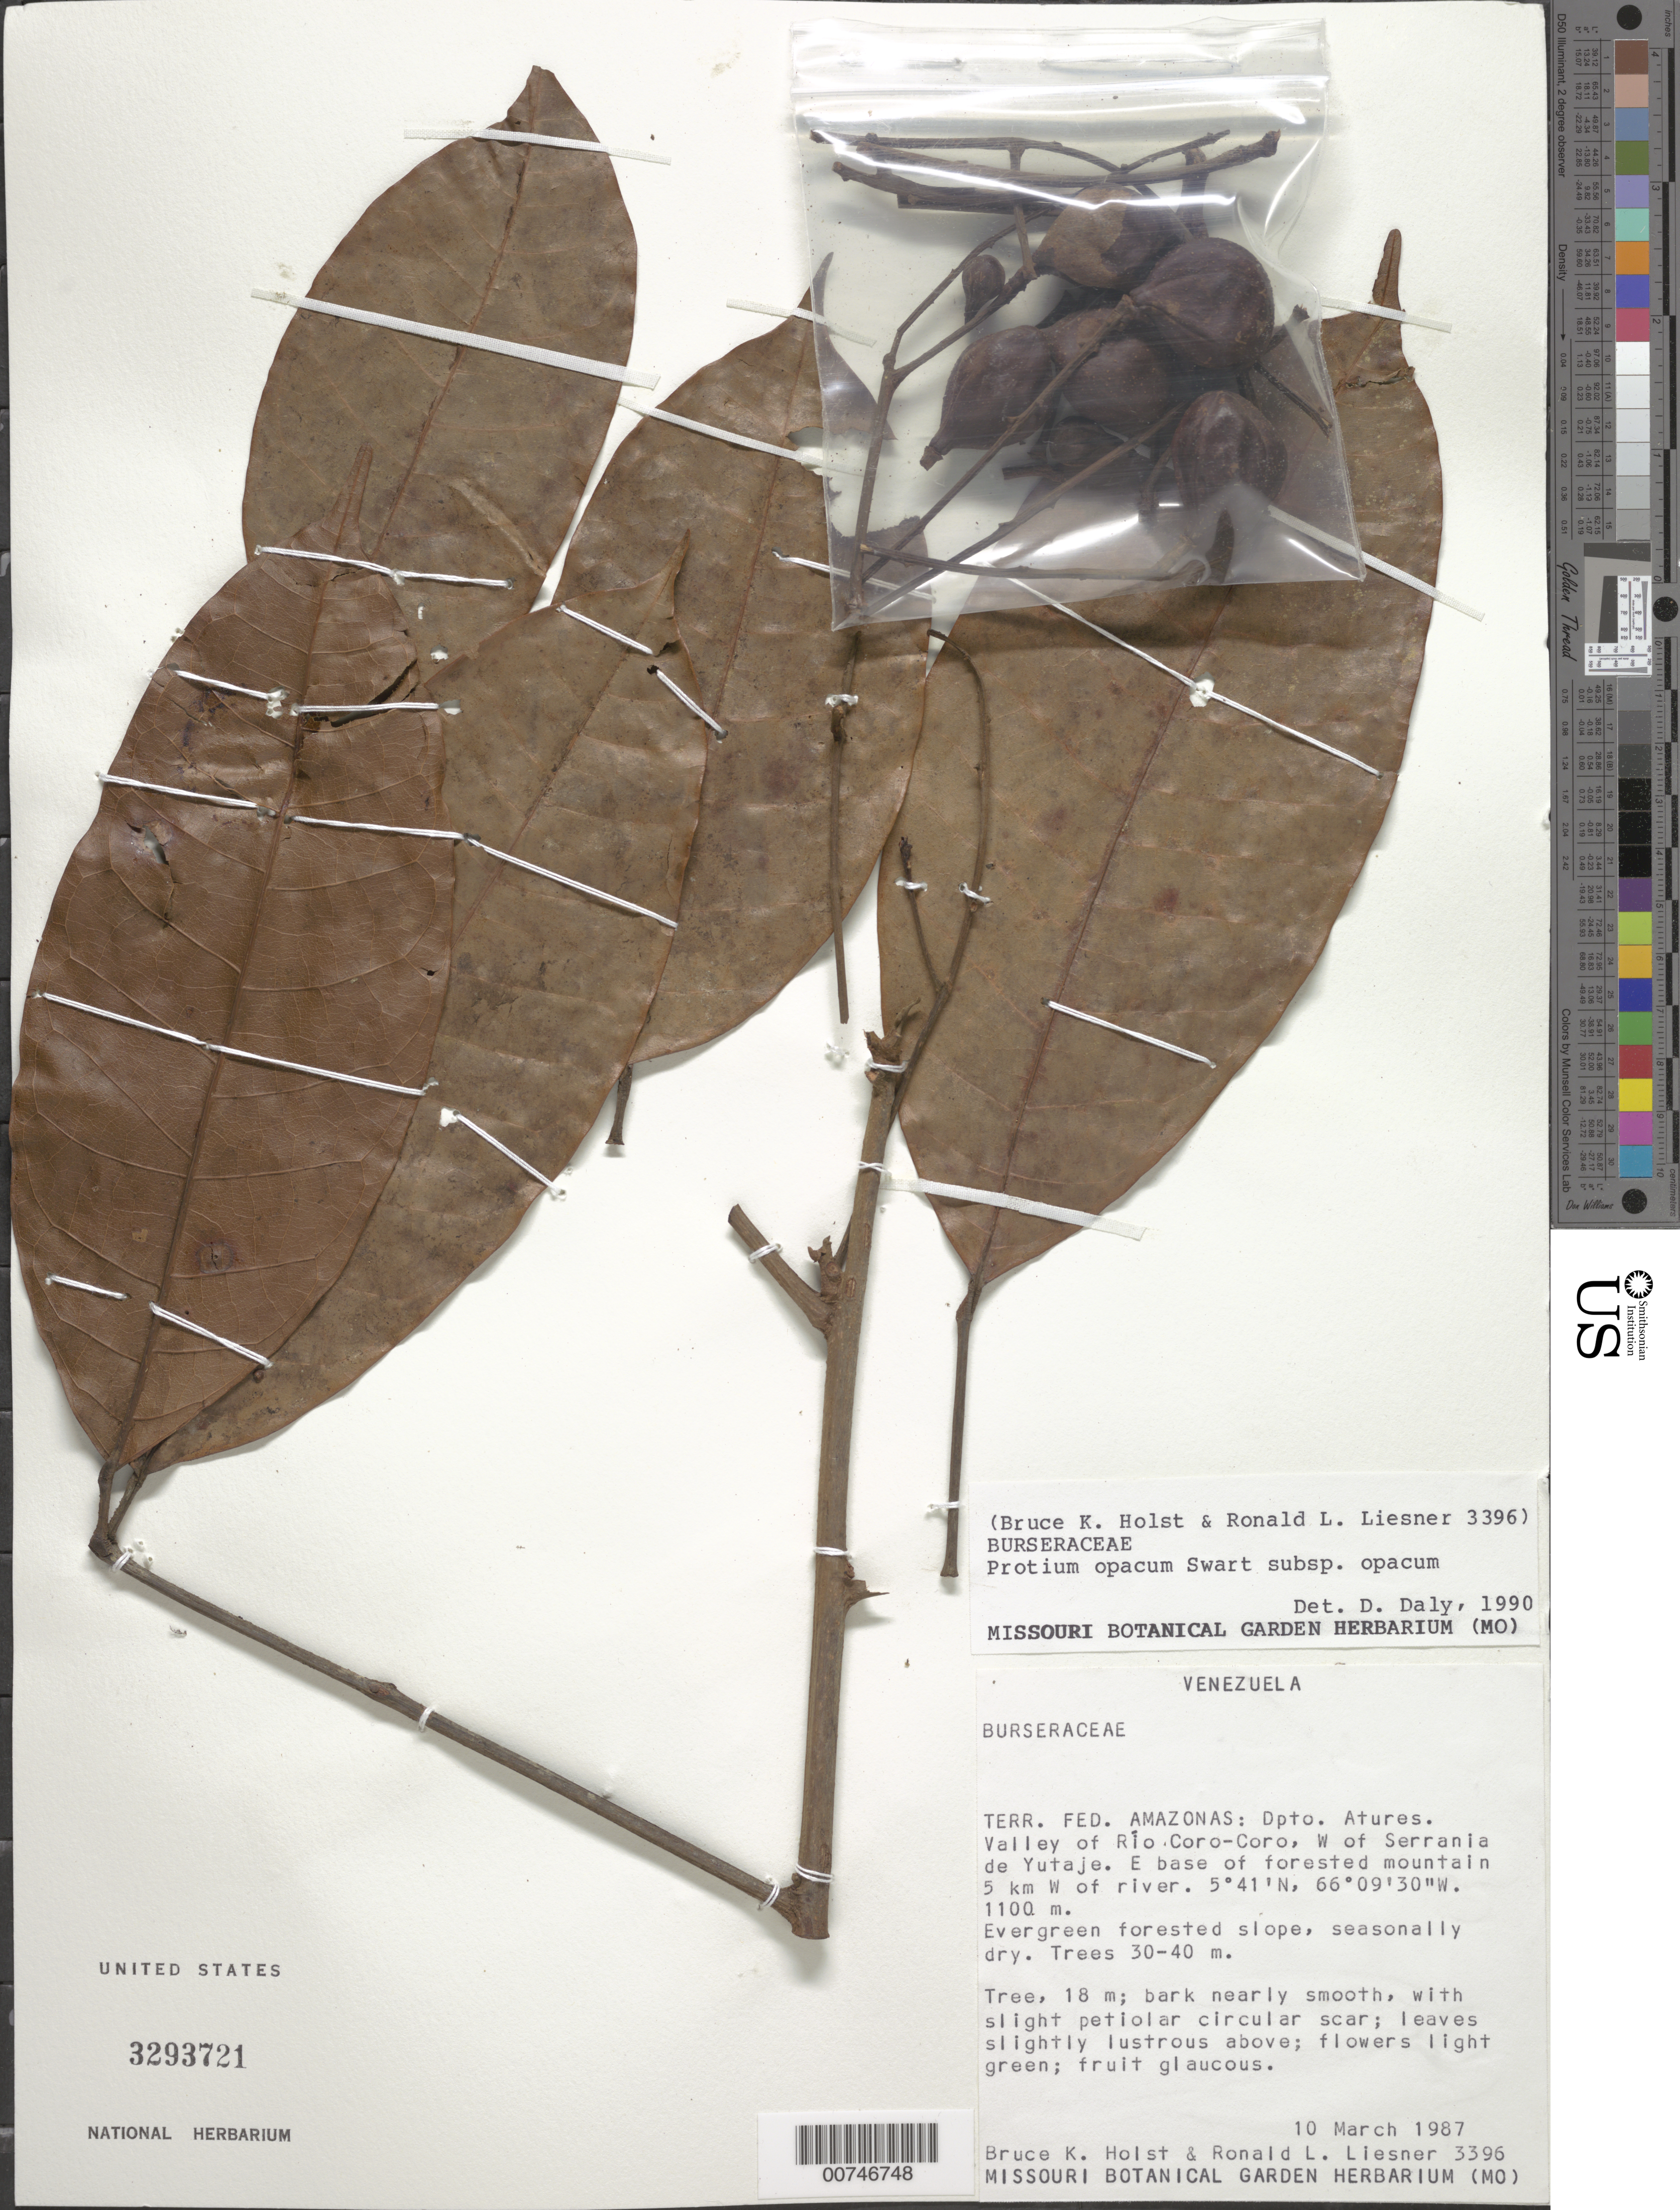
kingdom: Plantae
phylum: Tracheophyta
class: Magnoliopsida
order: Sapindales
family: Burseraceae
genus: Protium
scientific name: Protium decandrum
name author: (Aubl.) Marchand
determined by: Daly, D. C.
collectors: B. Holst & R. L. Liesner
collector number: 3396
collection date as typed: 10-Mar-87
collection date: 1987-03-10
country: Venezuela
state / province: Amazonas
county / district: Atures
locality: Río Coro-Coro valley, W of Serrania de Yutajé; E base of mountain 5 km W of river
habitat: Evergreen forested slope, seasonally dry, trees 30-40 m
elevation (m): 1100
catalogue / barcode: US 3293721